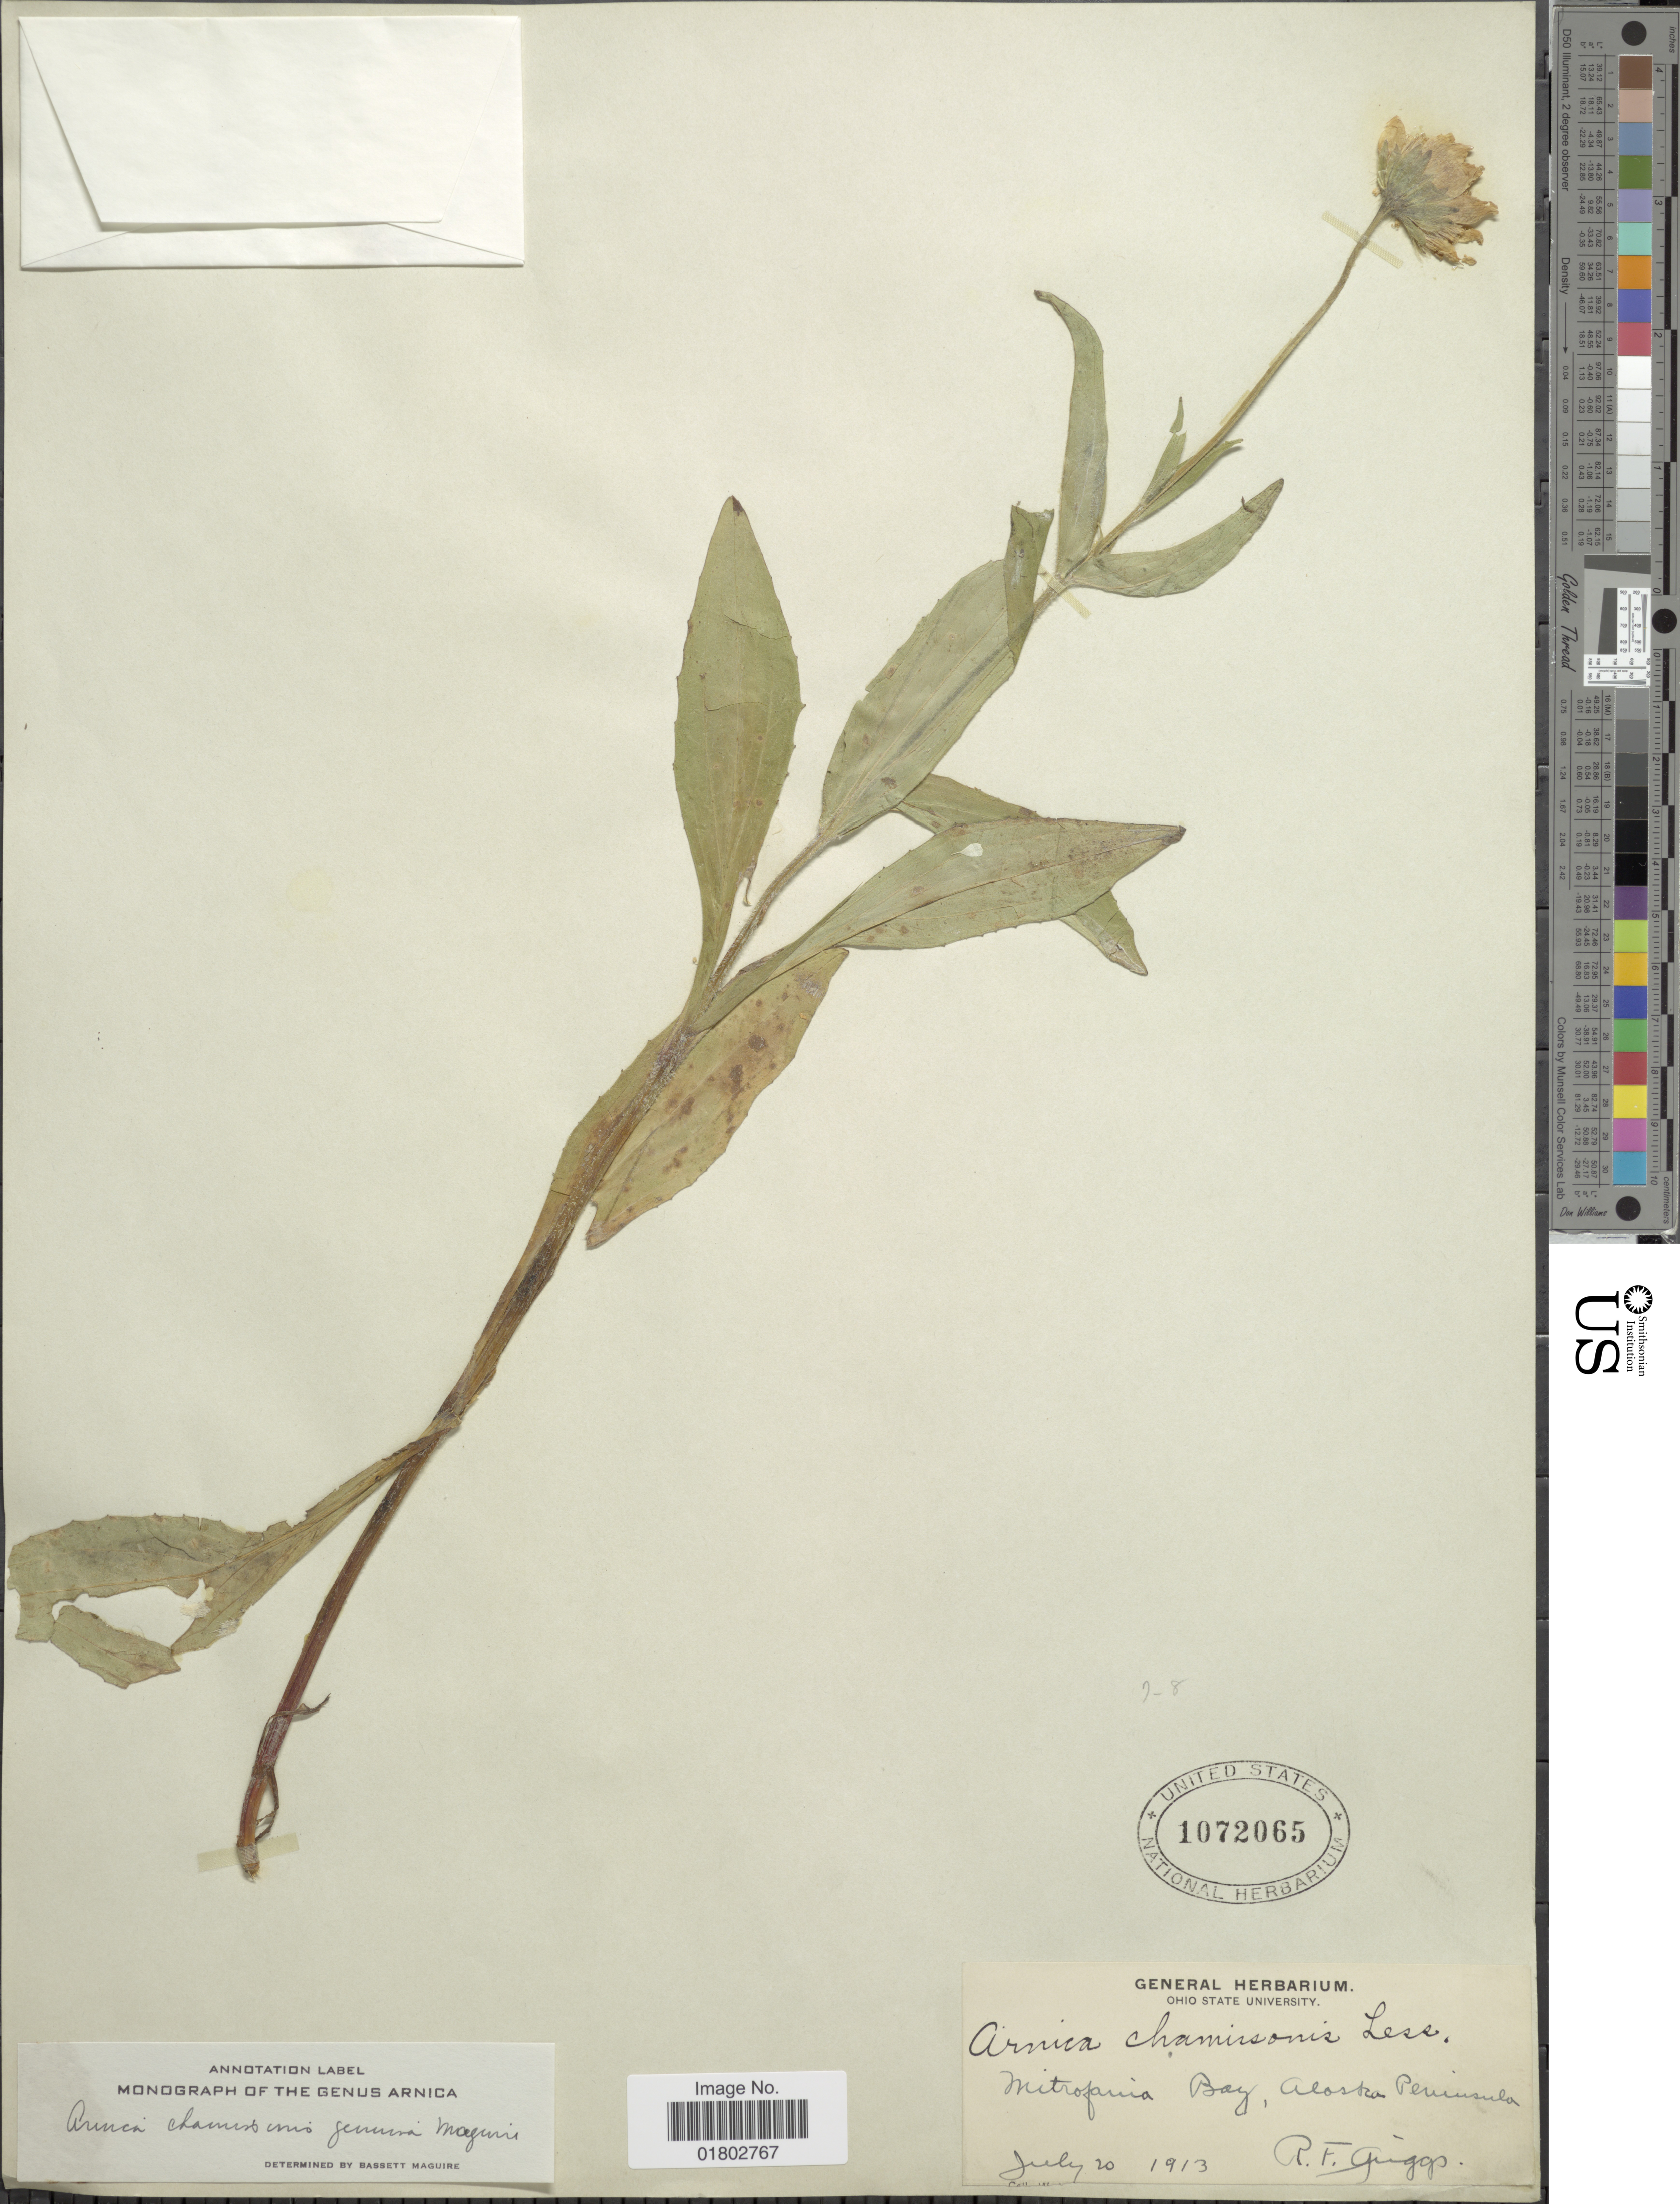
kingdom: Plantae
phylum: Tracheophyta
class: Magnoliopsida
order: Asterales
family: Asteraceae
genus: Arnica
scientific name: Arnica chamissonis subsp. genuina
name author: Maguire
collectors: R. F. Griggs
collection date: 1913-07-20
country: United States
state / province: Alaska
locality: Mitrofania Bay, Alaska Peninsula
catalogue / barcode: US 1072065